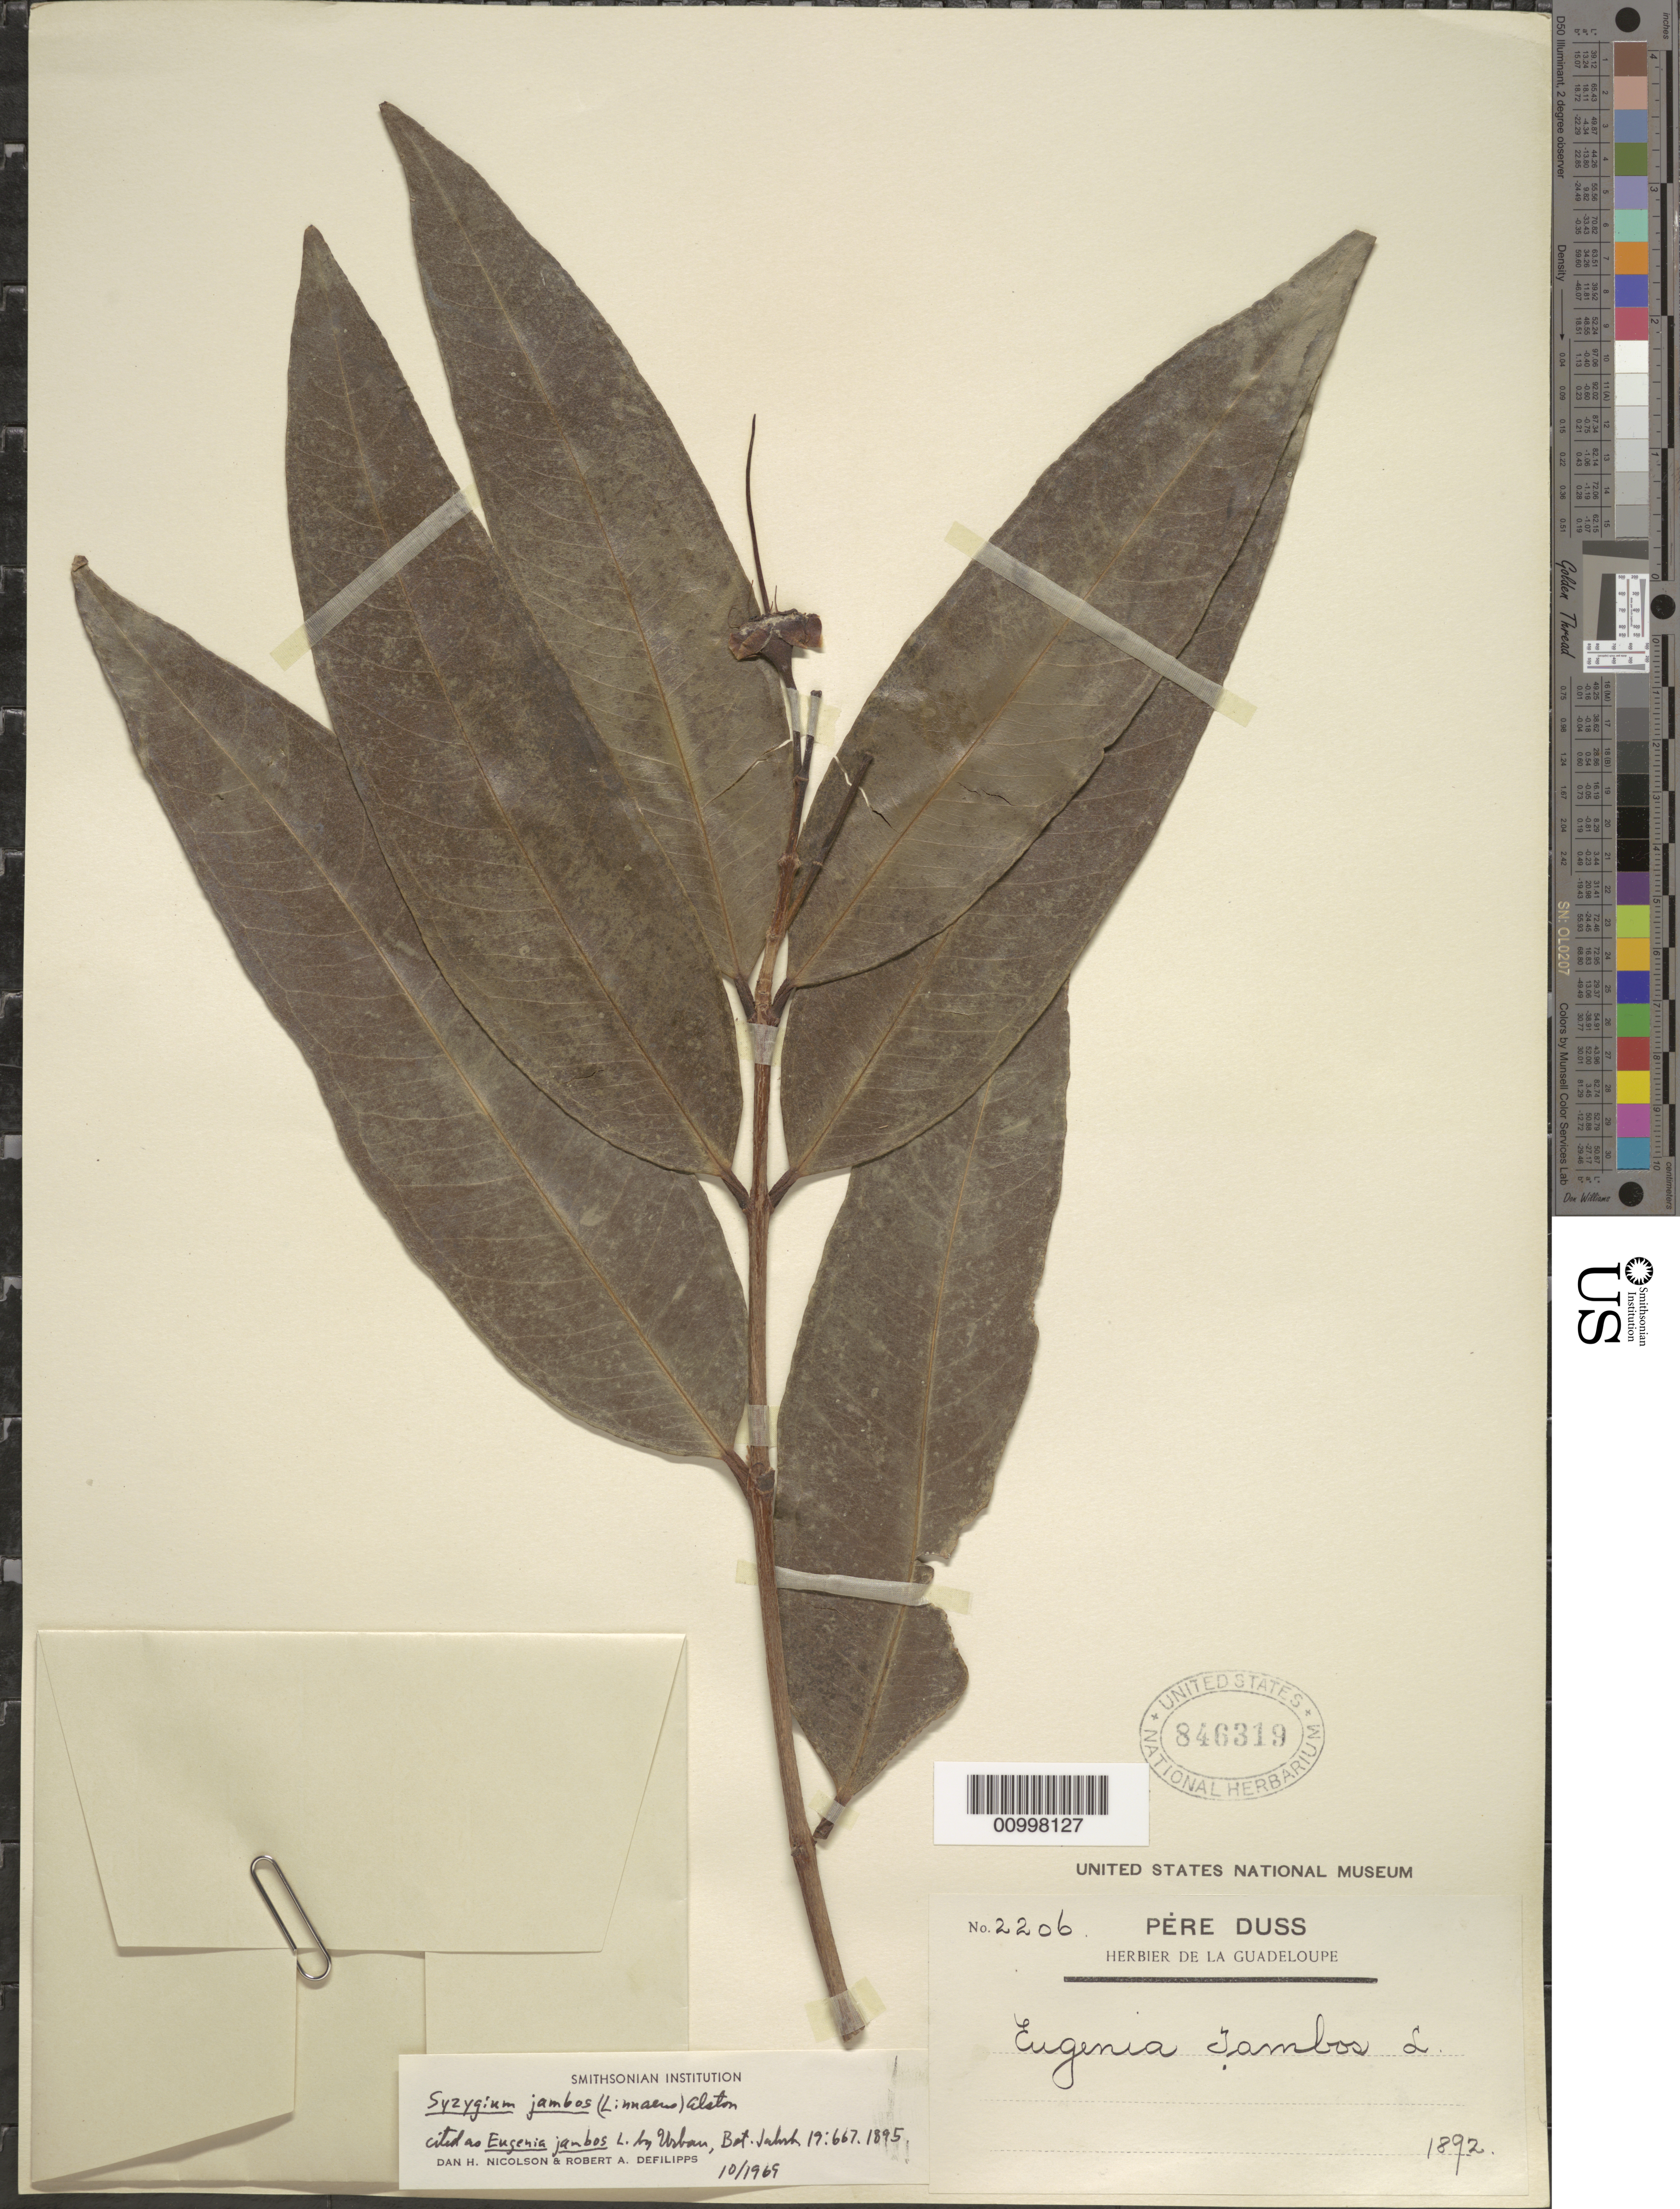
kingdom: Plantae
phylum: Tracheophyta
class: Magnoliopsida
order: Myrtales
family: Myrtaceae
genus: Syzygium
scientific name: Syzygium jambos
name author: (L.) Alston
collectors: Père Duss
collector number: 2206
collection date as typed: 1892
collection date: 1892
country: Guadeloupe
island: Basse Terre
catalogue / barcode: US 846319